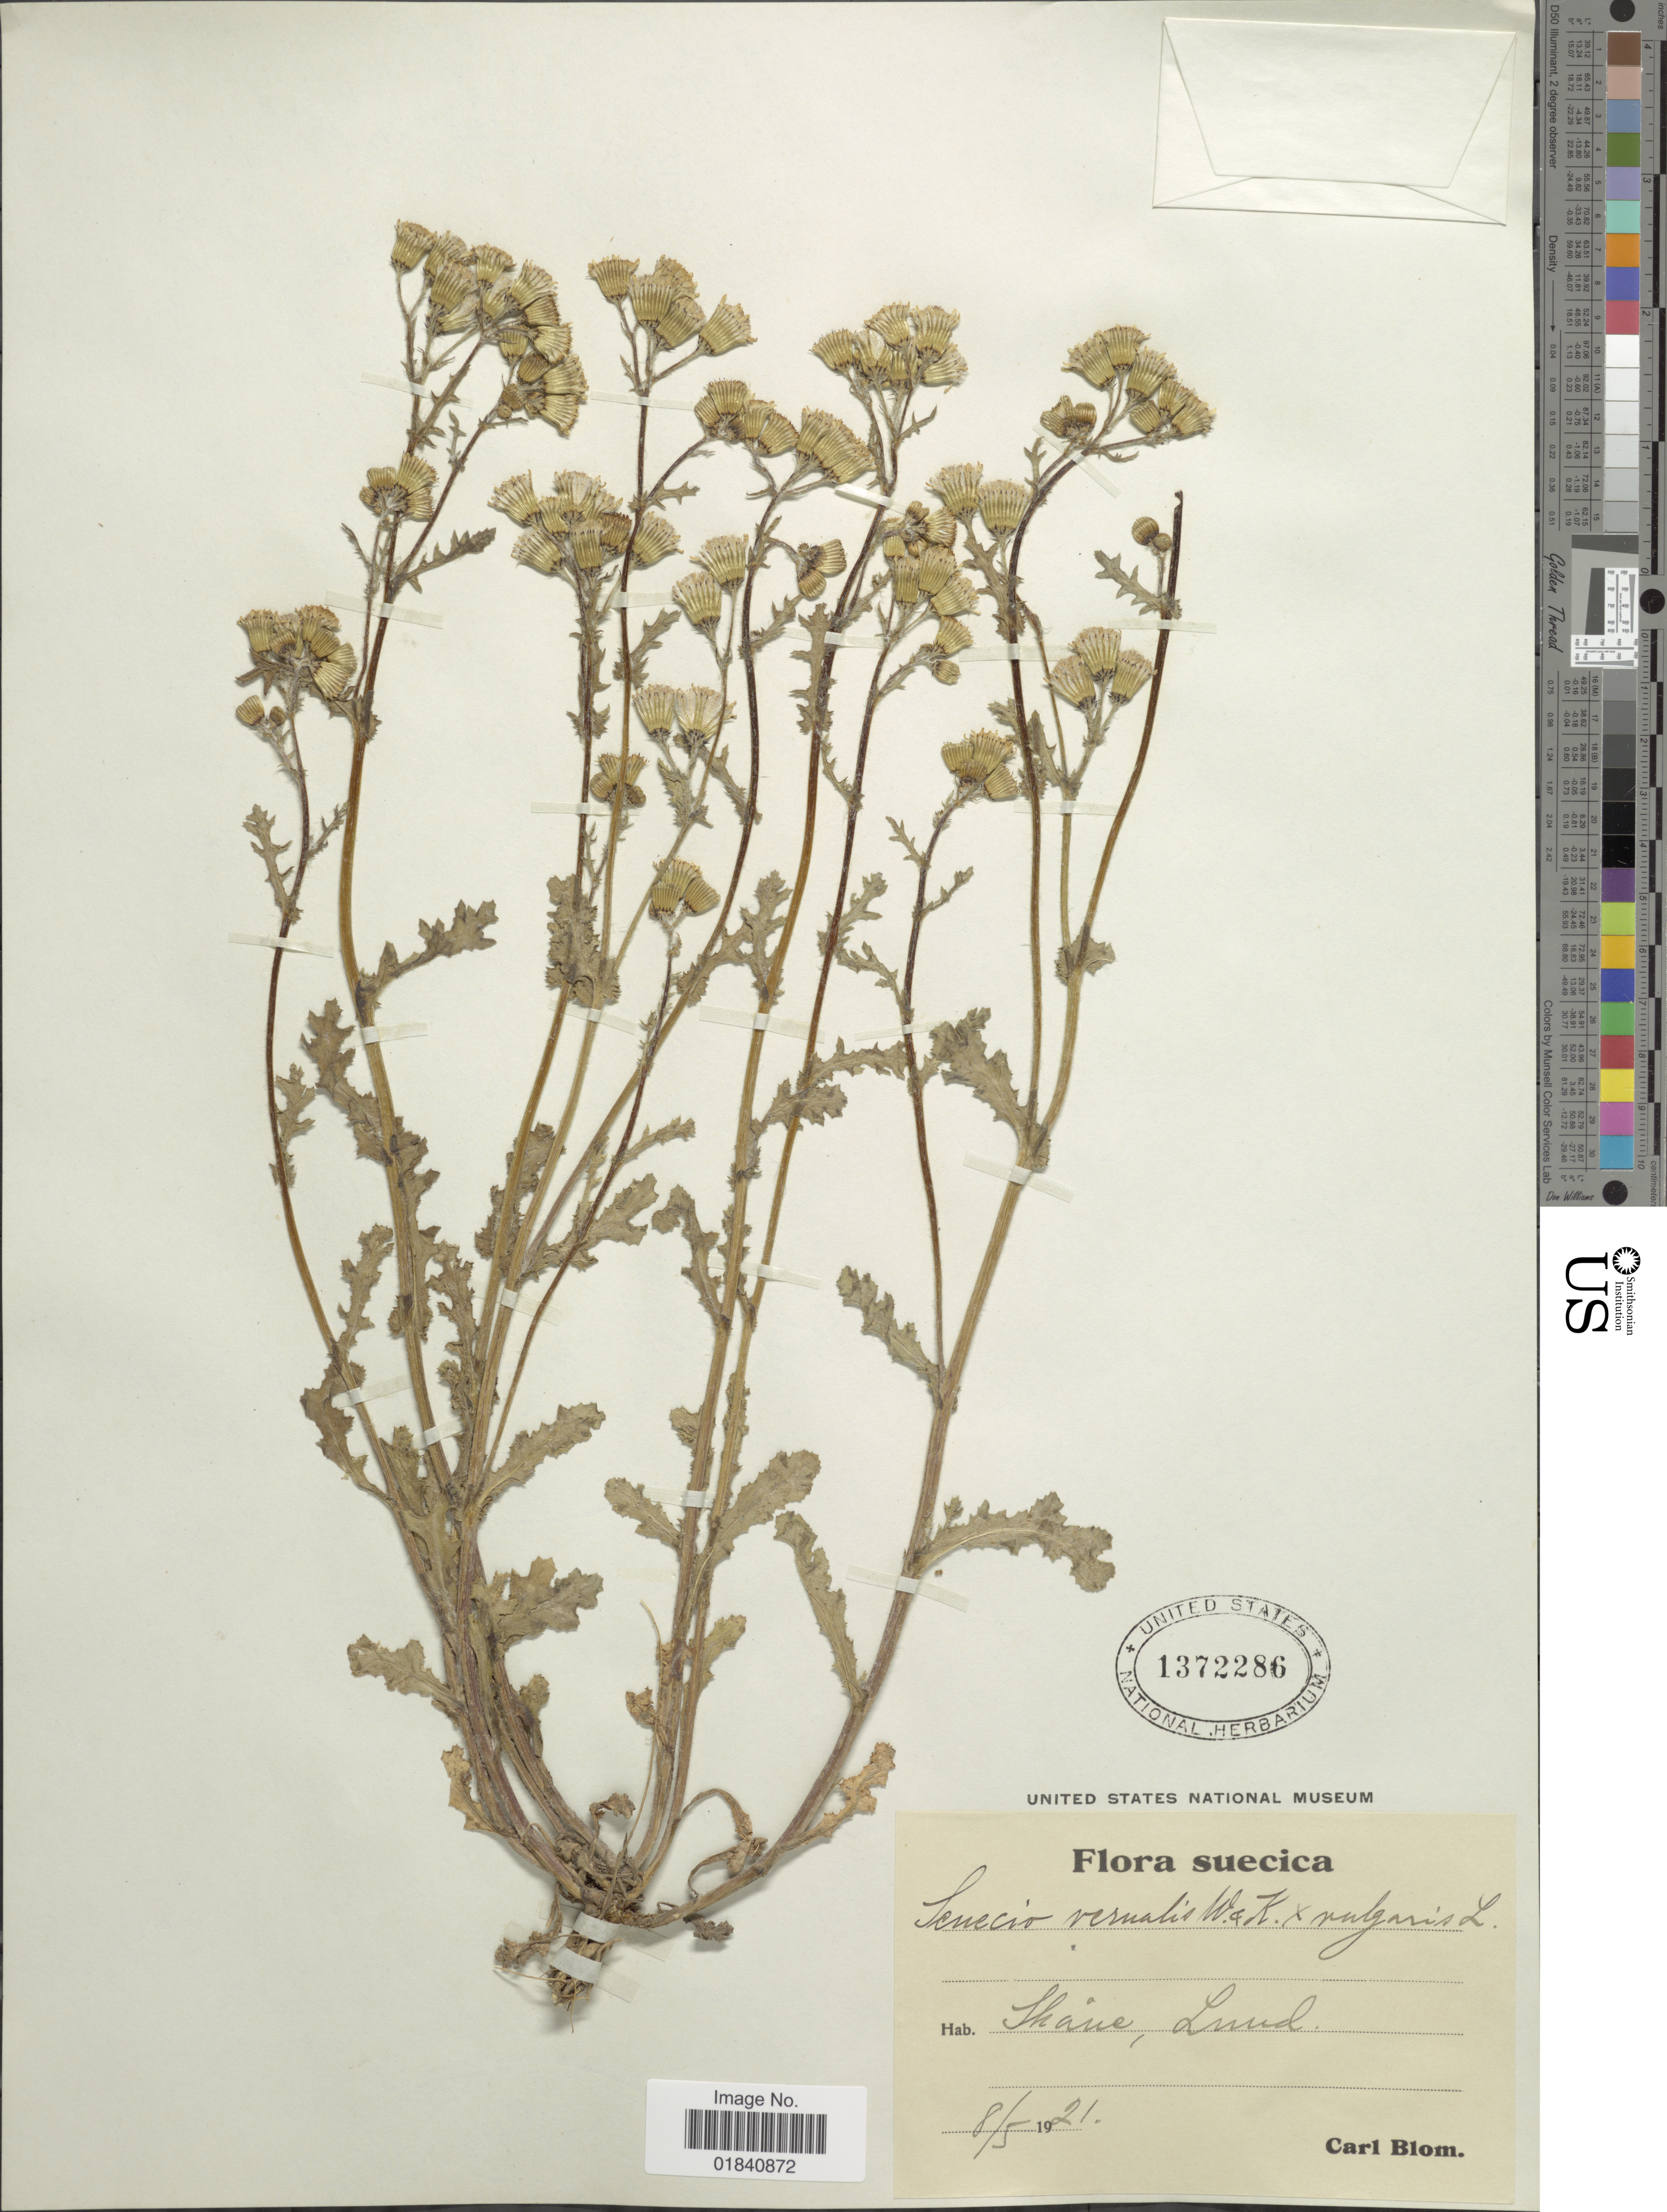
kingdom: Plantae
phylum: Tracheophyta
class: Magnoliopsida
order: Asterales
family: Asteraceae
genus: Senecio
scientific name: Senecio leucanthemifolius subsp. vernalis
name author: (Waldst. & Kit.) Greuter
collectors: C. H. Blom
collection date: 1921-05-08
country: Sweden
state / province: Skåne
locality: Lund.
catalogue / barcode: US 1372286